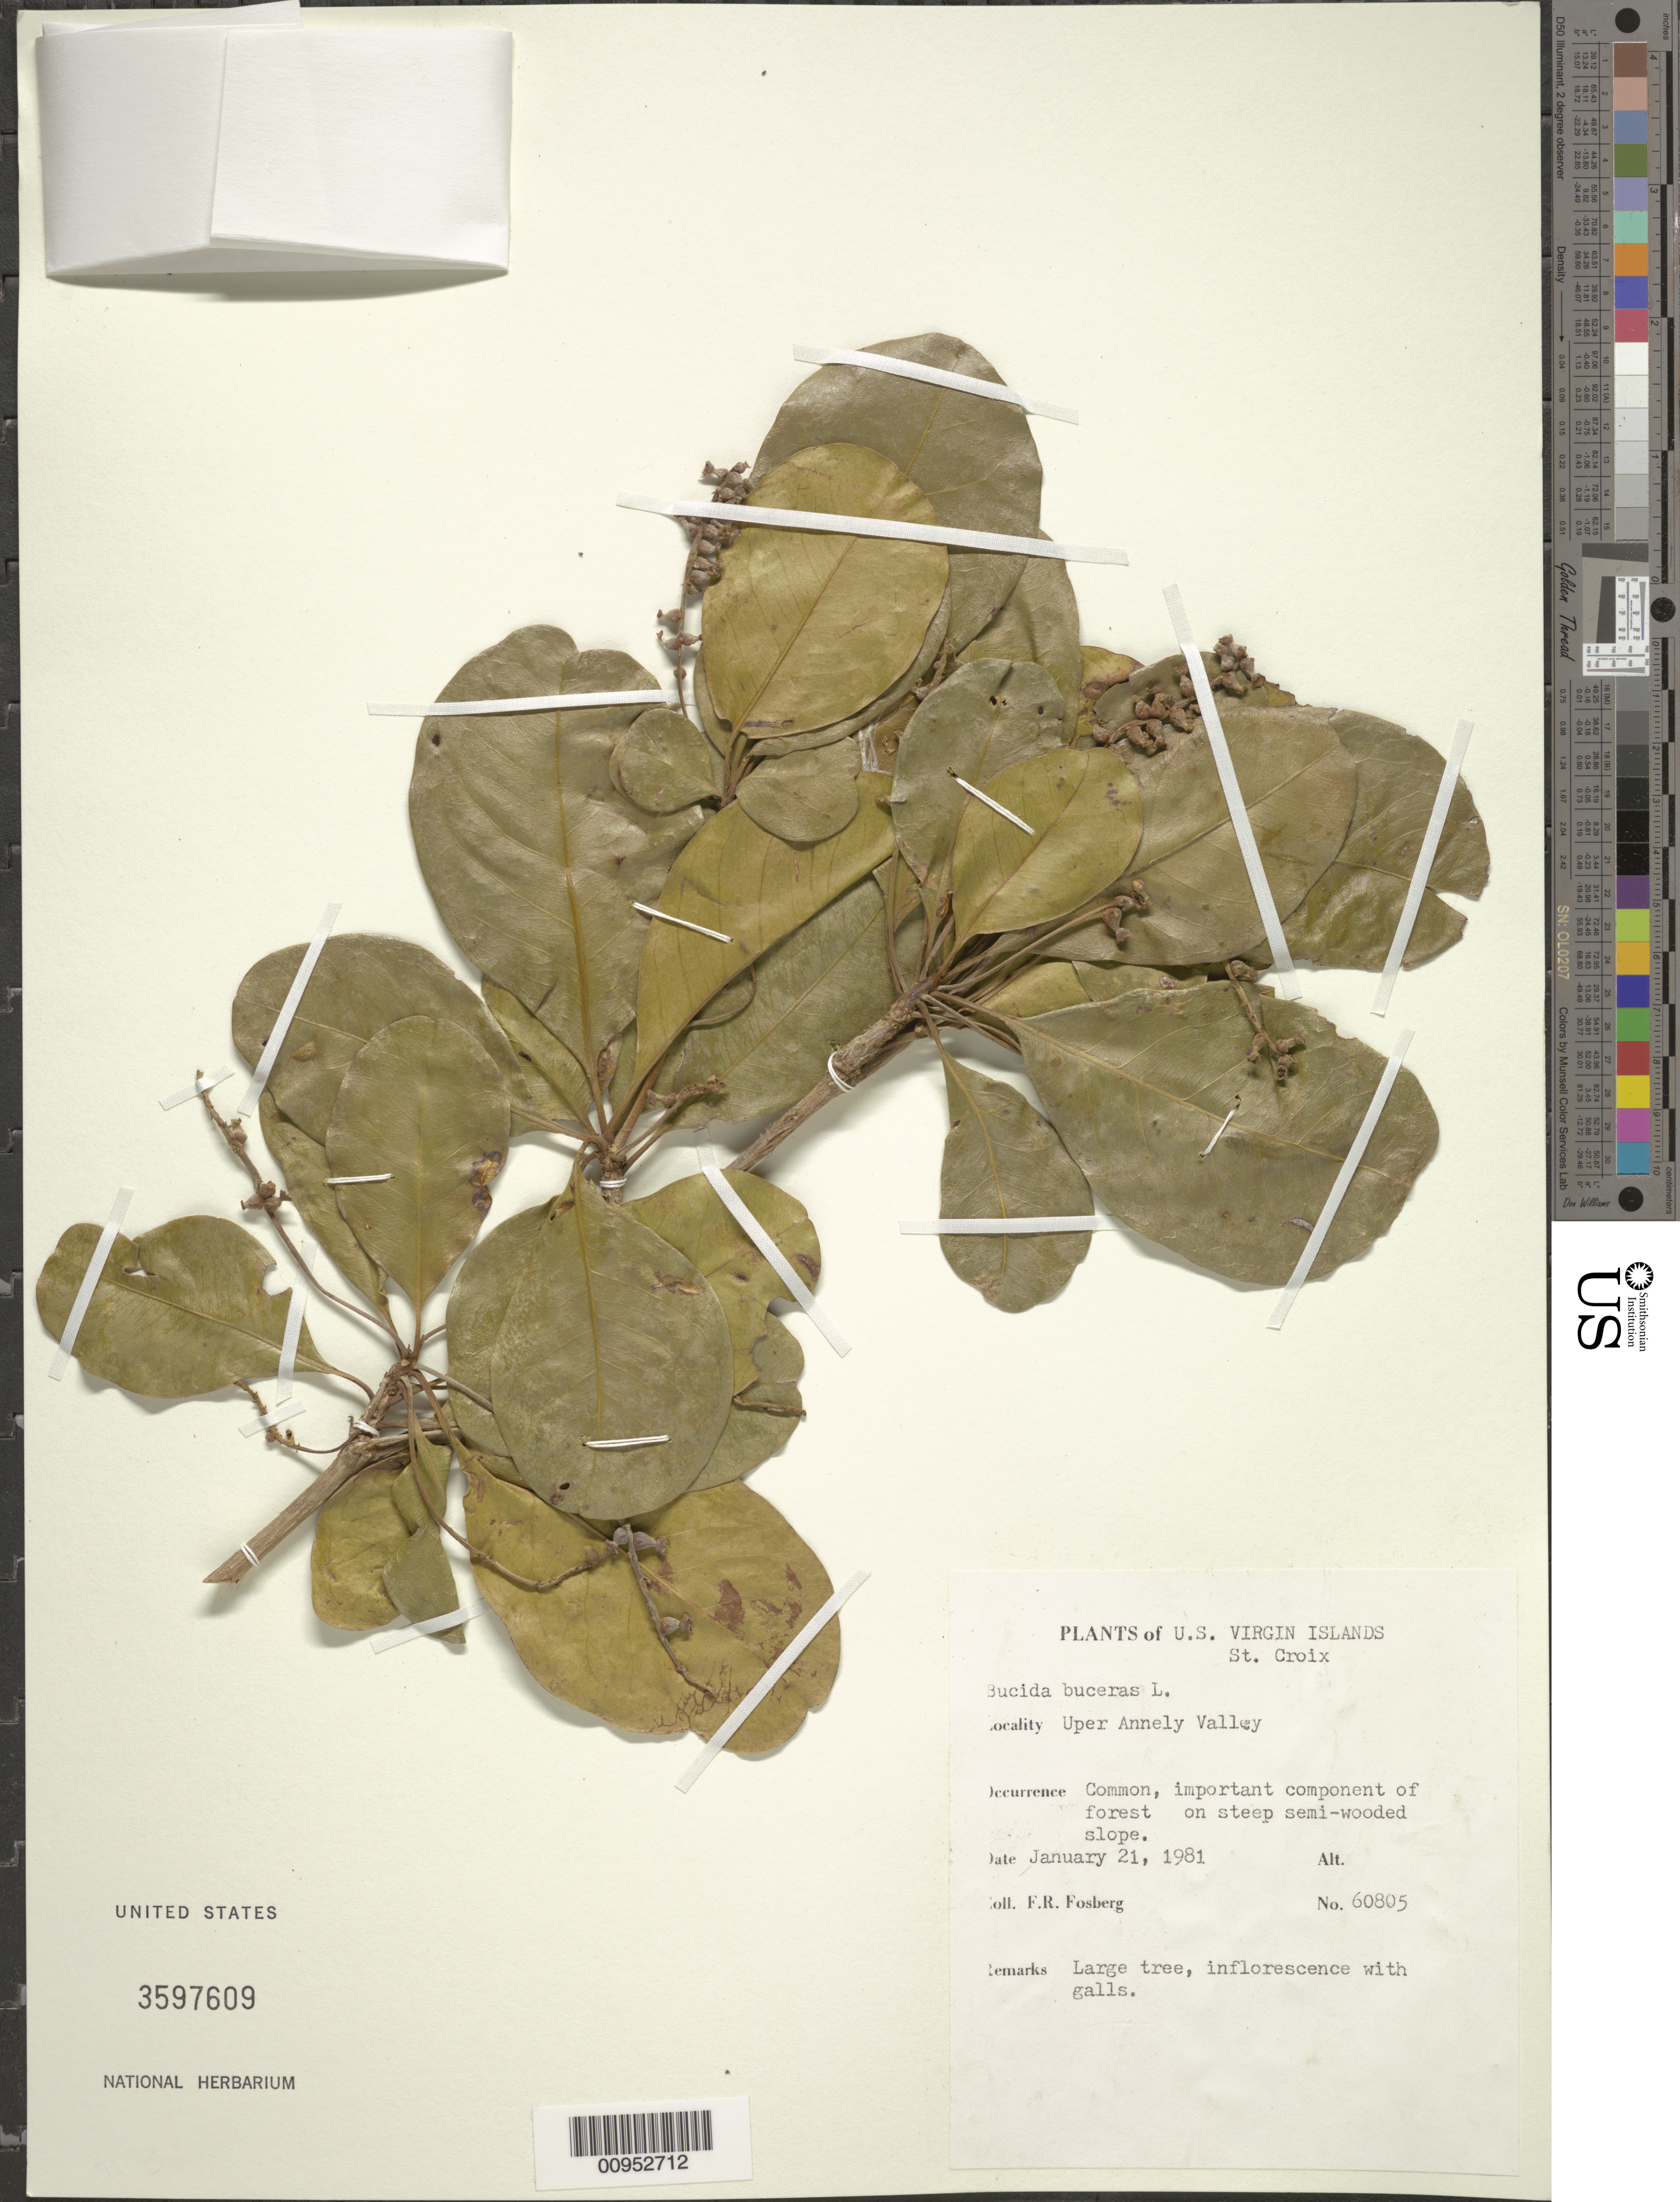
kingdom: Plantae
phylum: Tracheophyta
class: Magnoliopsida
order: Myrtales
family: Combretaceae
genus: Terminalia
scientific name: Terminalia buceras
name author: (L.) C. Wright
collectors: F. R. Fosberg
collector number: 60805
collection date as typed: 21 Jan 1981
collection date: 1981-01-21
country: U.S. Virgin Islands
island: St. Croix I.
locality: Upper Annely Valley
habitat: Common, important component of forest on steep semi-wooded slope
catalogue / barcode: US 3597609